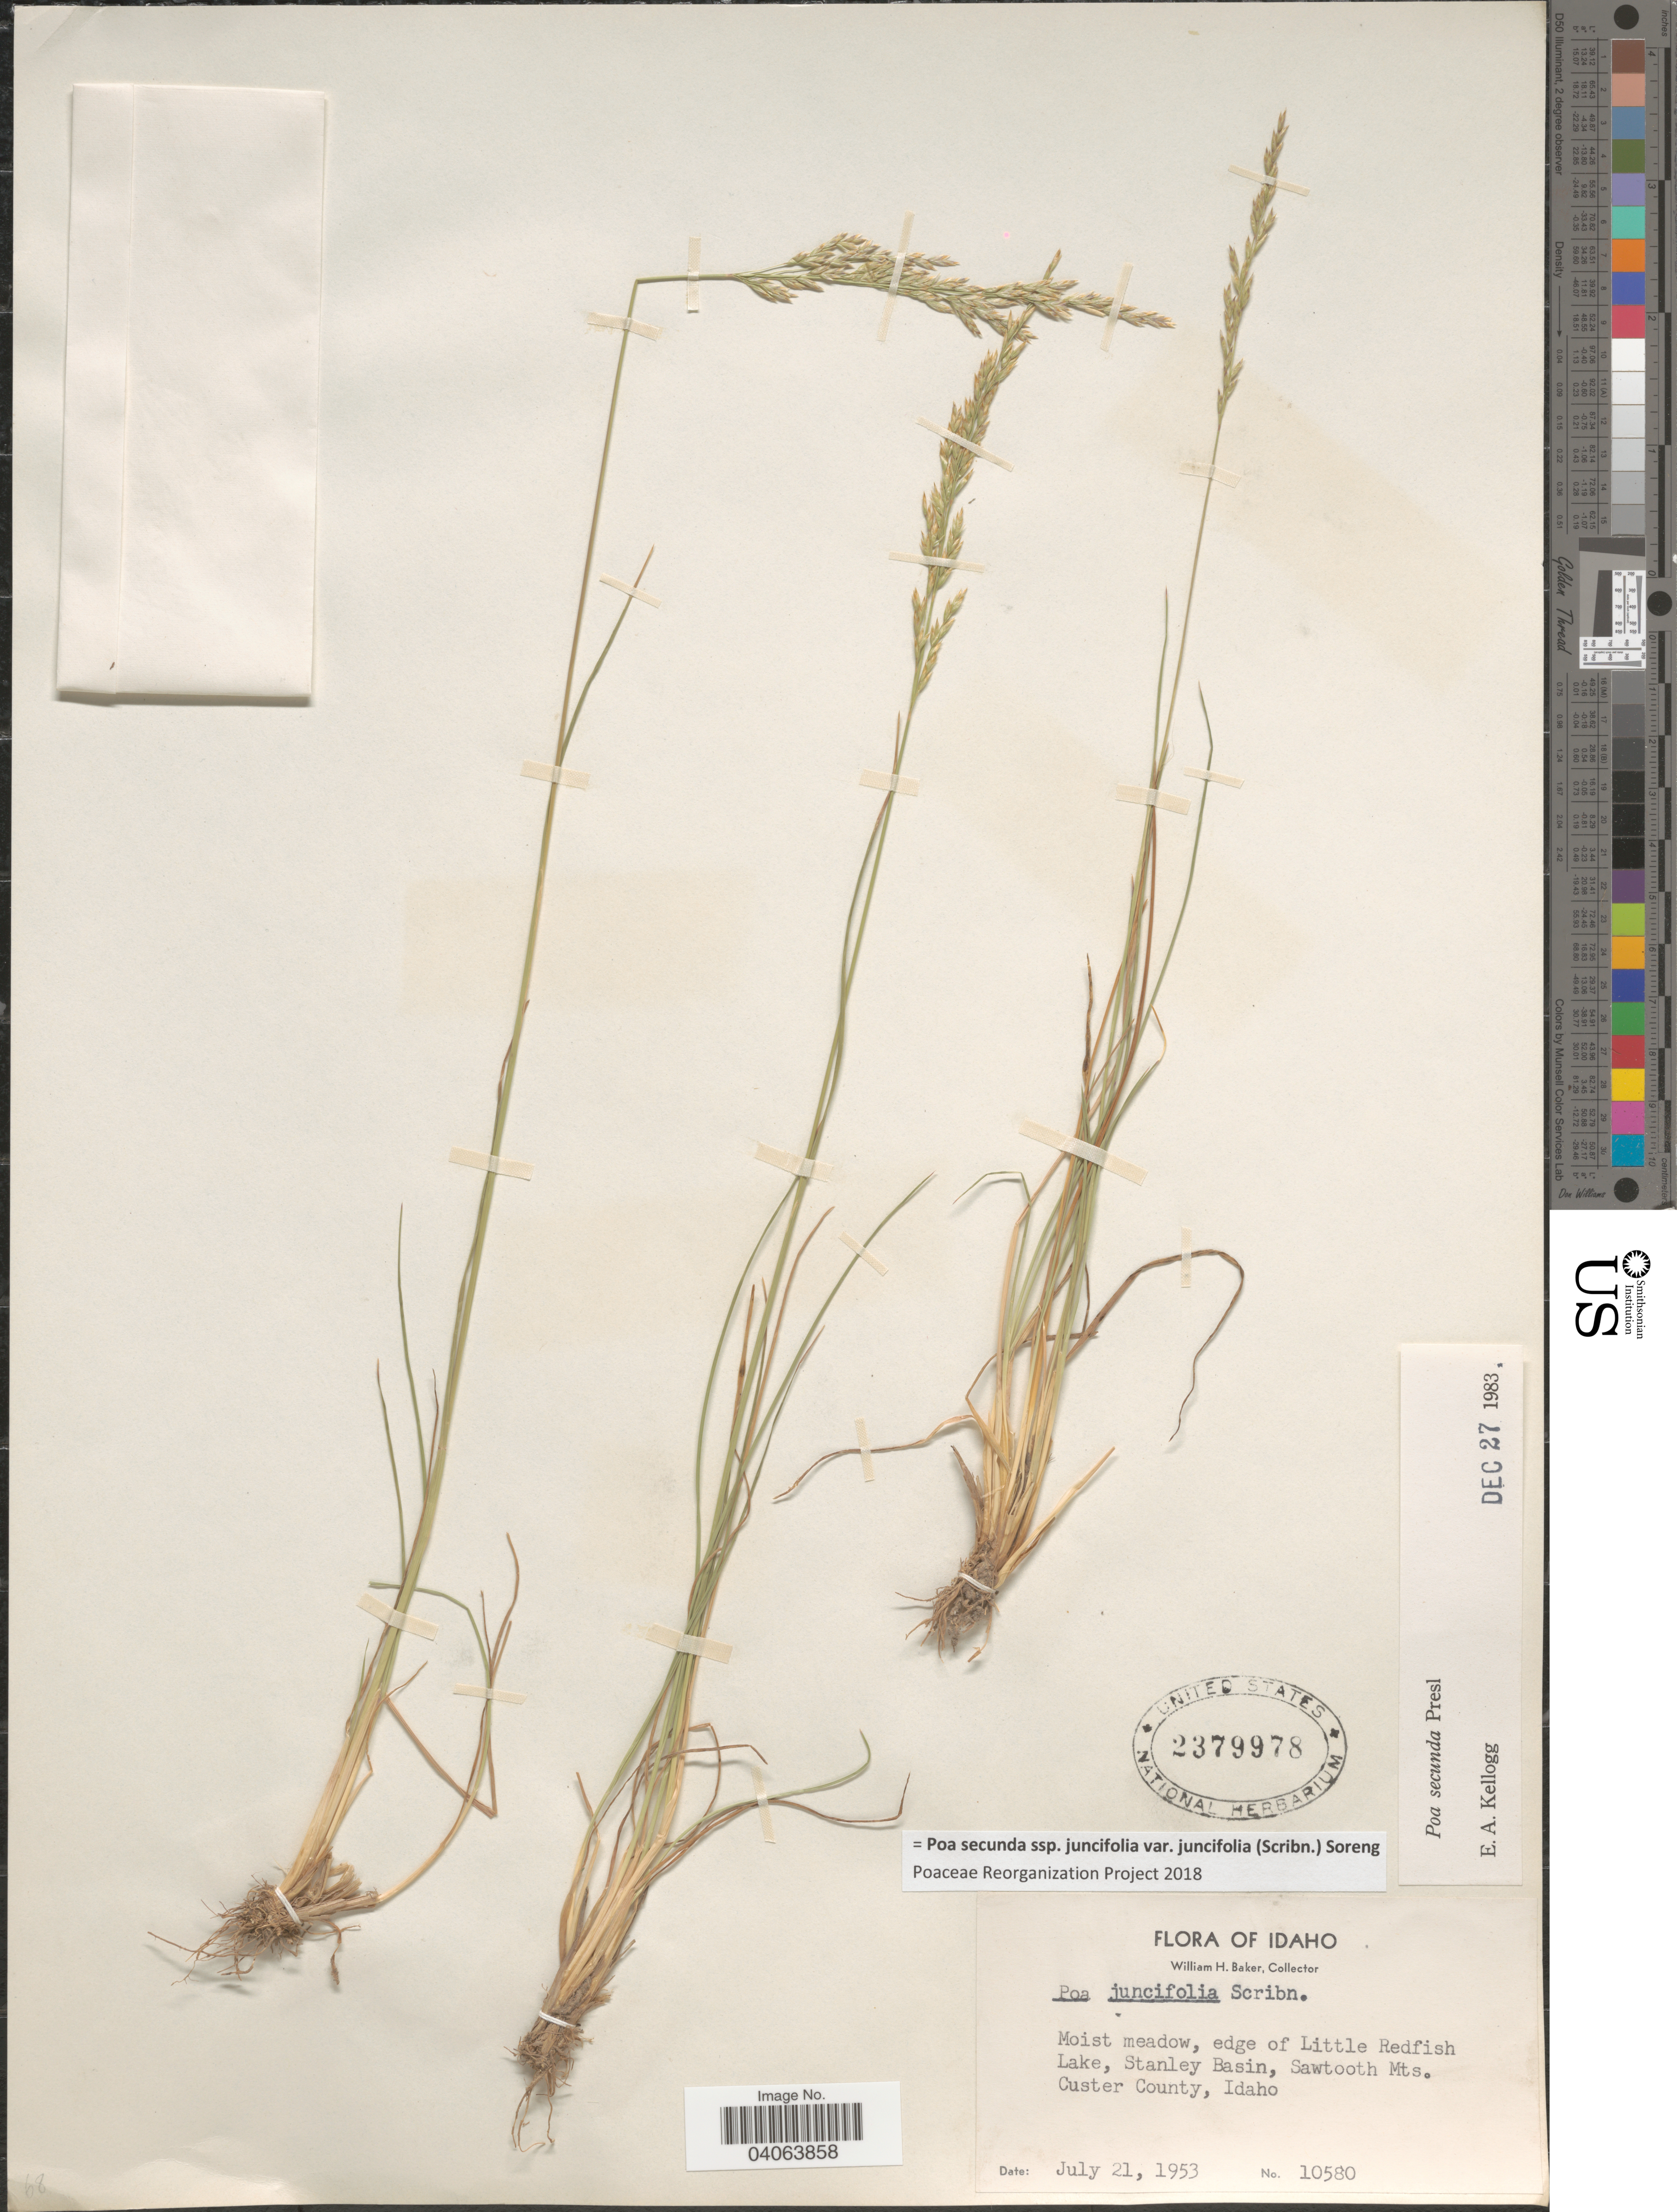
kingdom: Plantae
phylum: Tracheophyta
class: Liliopsida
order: Poales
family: Poaceae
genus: Poa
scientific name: Poa secunda subsp. juncifolia var. juncifolia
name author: (Scribn.) Soreng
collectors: W. H. Baker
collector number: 10580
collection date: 1953-07-21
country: United States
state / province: Idaho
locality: Moist meadow, edge of Little Redfish Lake, Stanley Basin, Sawtooth Mts. Custer County.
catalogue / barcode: US 2379978